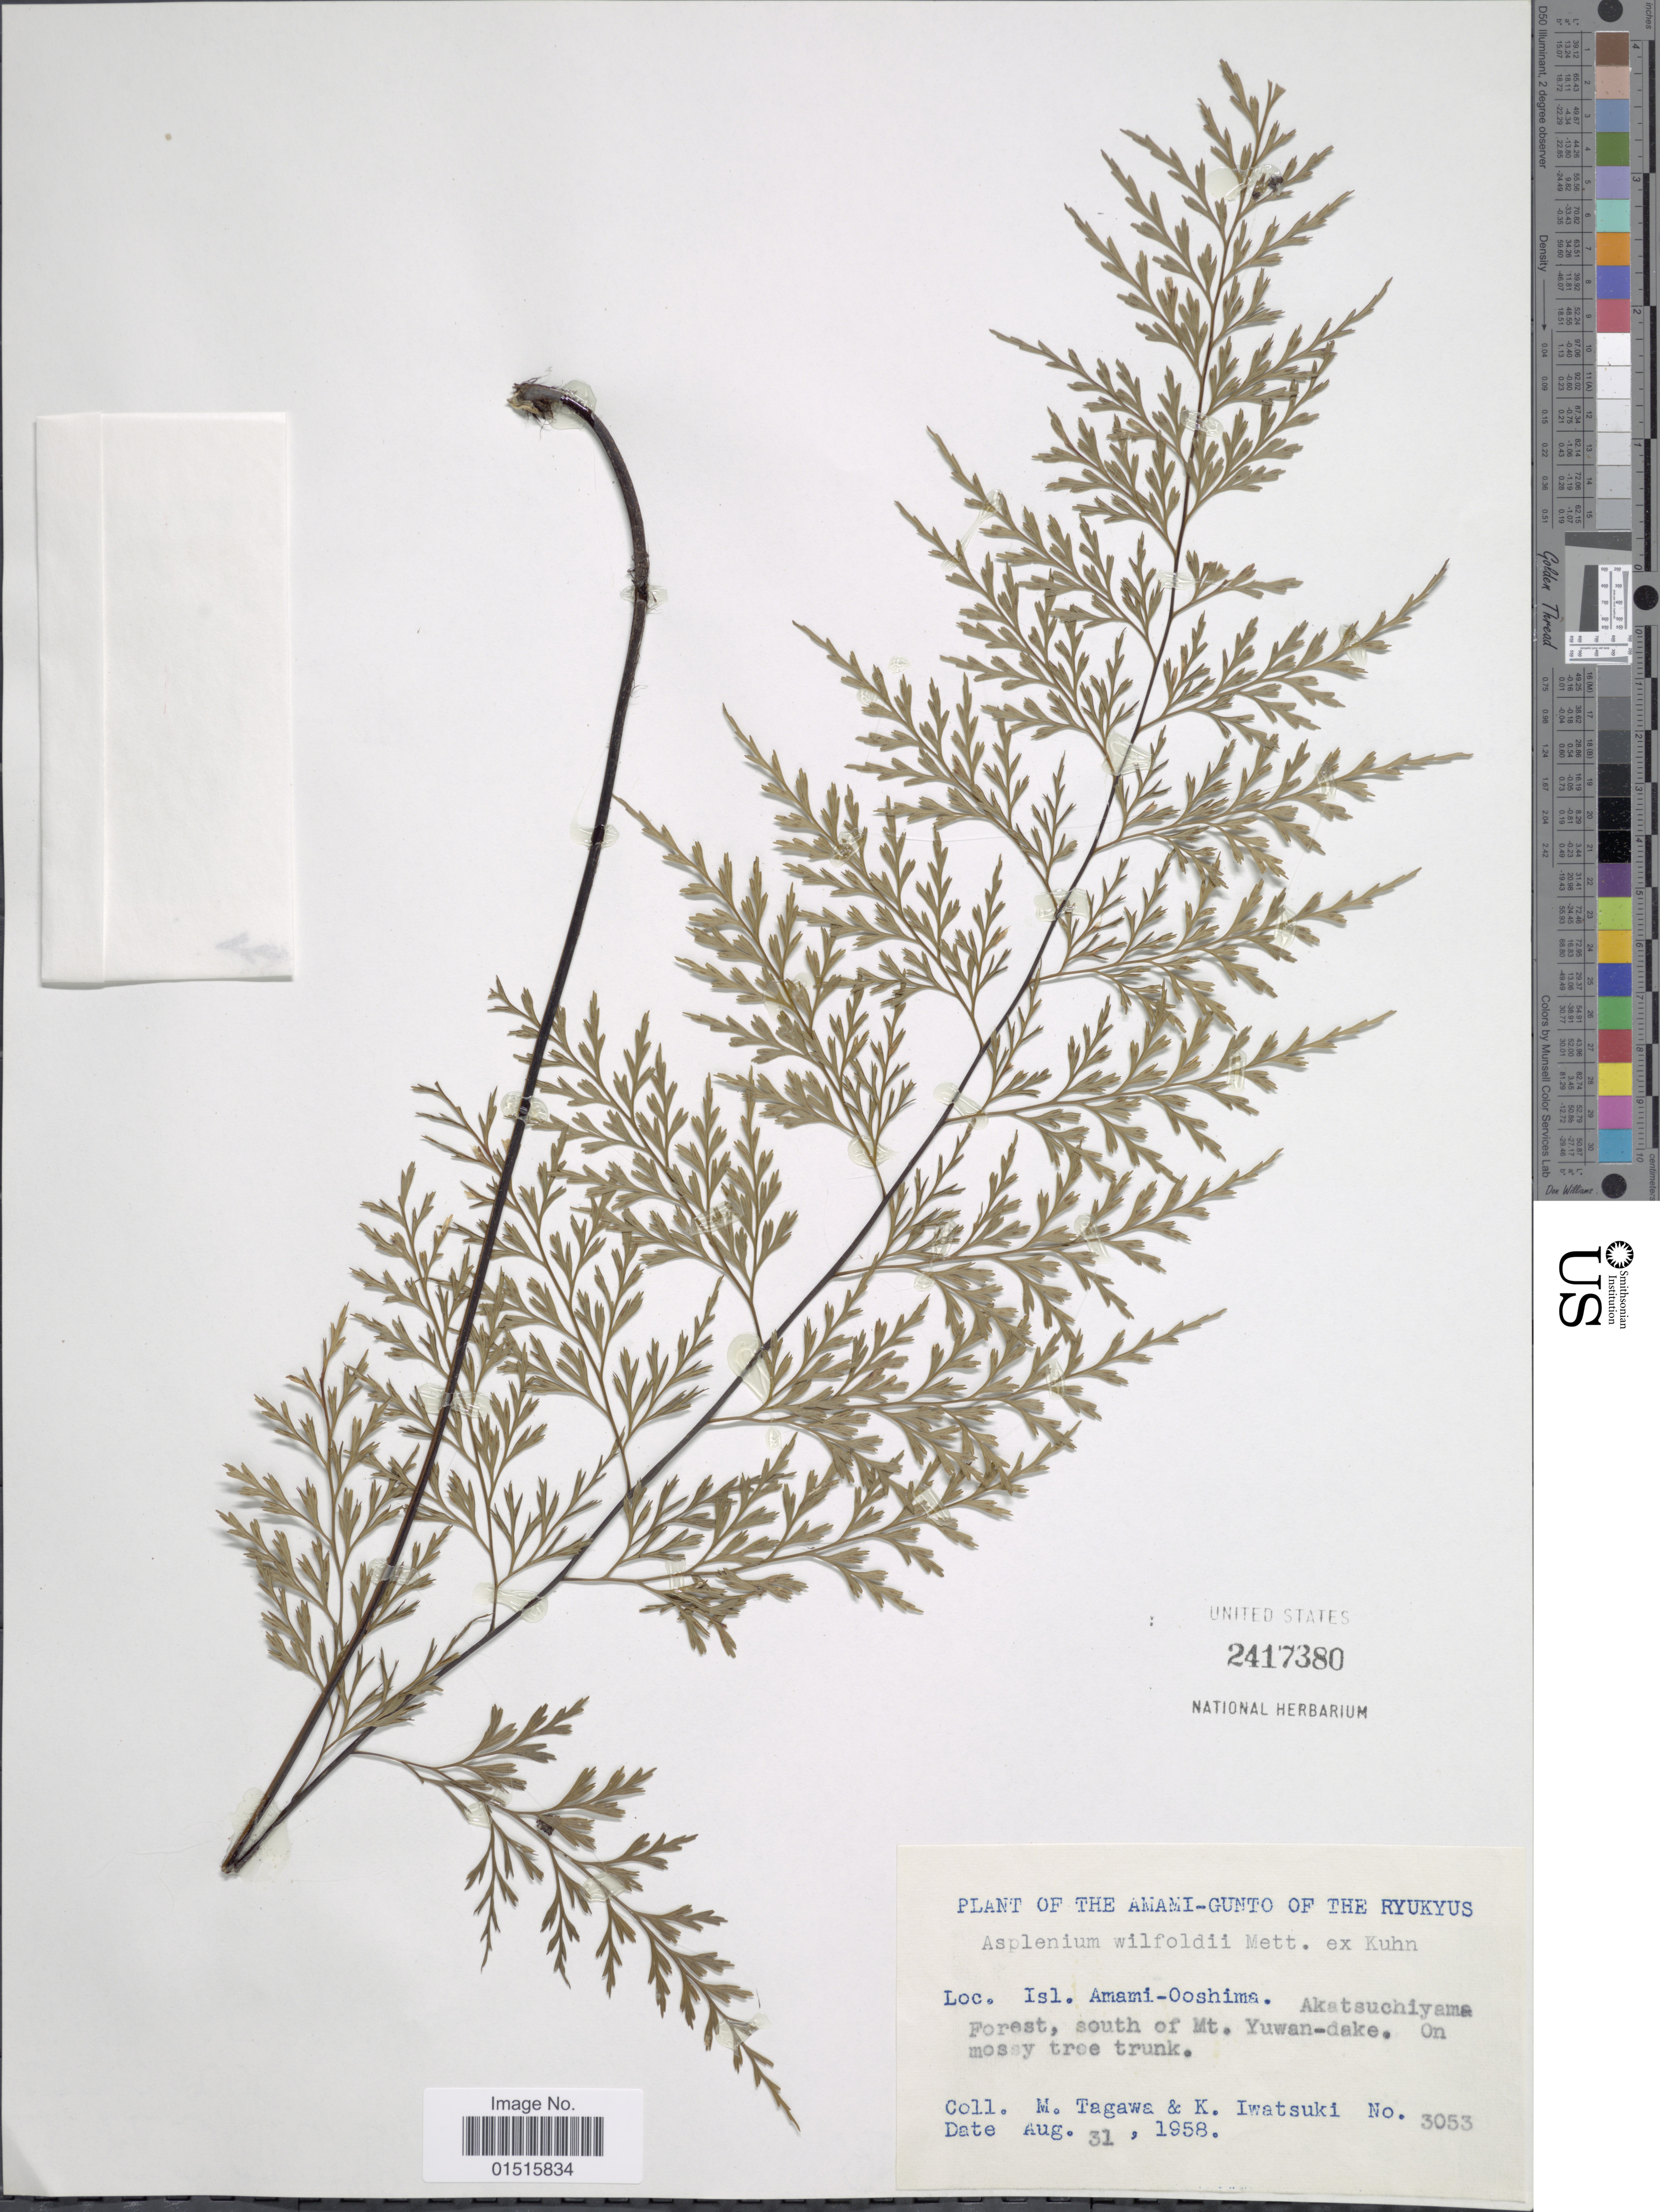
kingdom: Plantae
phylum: Tracheophyta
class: Polypodiopsida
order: Polypodiales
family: Aspleniaceae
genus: Asplenium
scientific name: Asplenium wilfordii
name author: Mett. ex Kuhn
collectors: M. Tagawa & K. Iwatsuki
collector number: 3053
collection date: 1958-08-31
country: Japan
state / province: Okinawa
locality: Amami-Gunto of the Ryukyus, Isl. Amami- Ooshima. Akatsuchiyama forest, south of Mt. Yuwan-dake.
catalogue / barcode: US 2417380